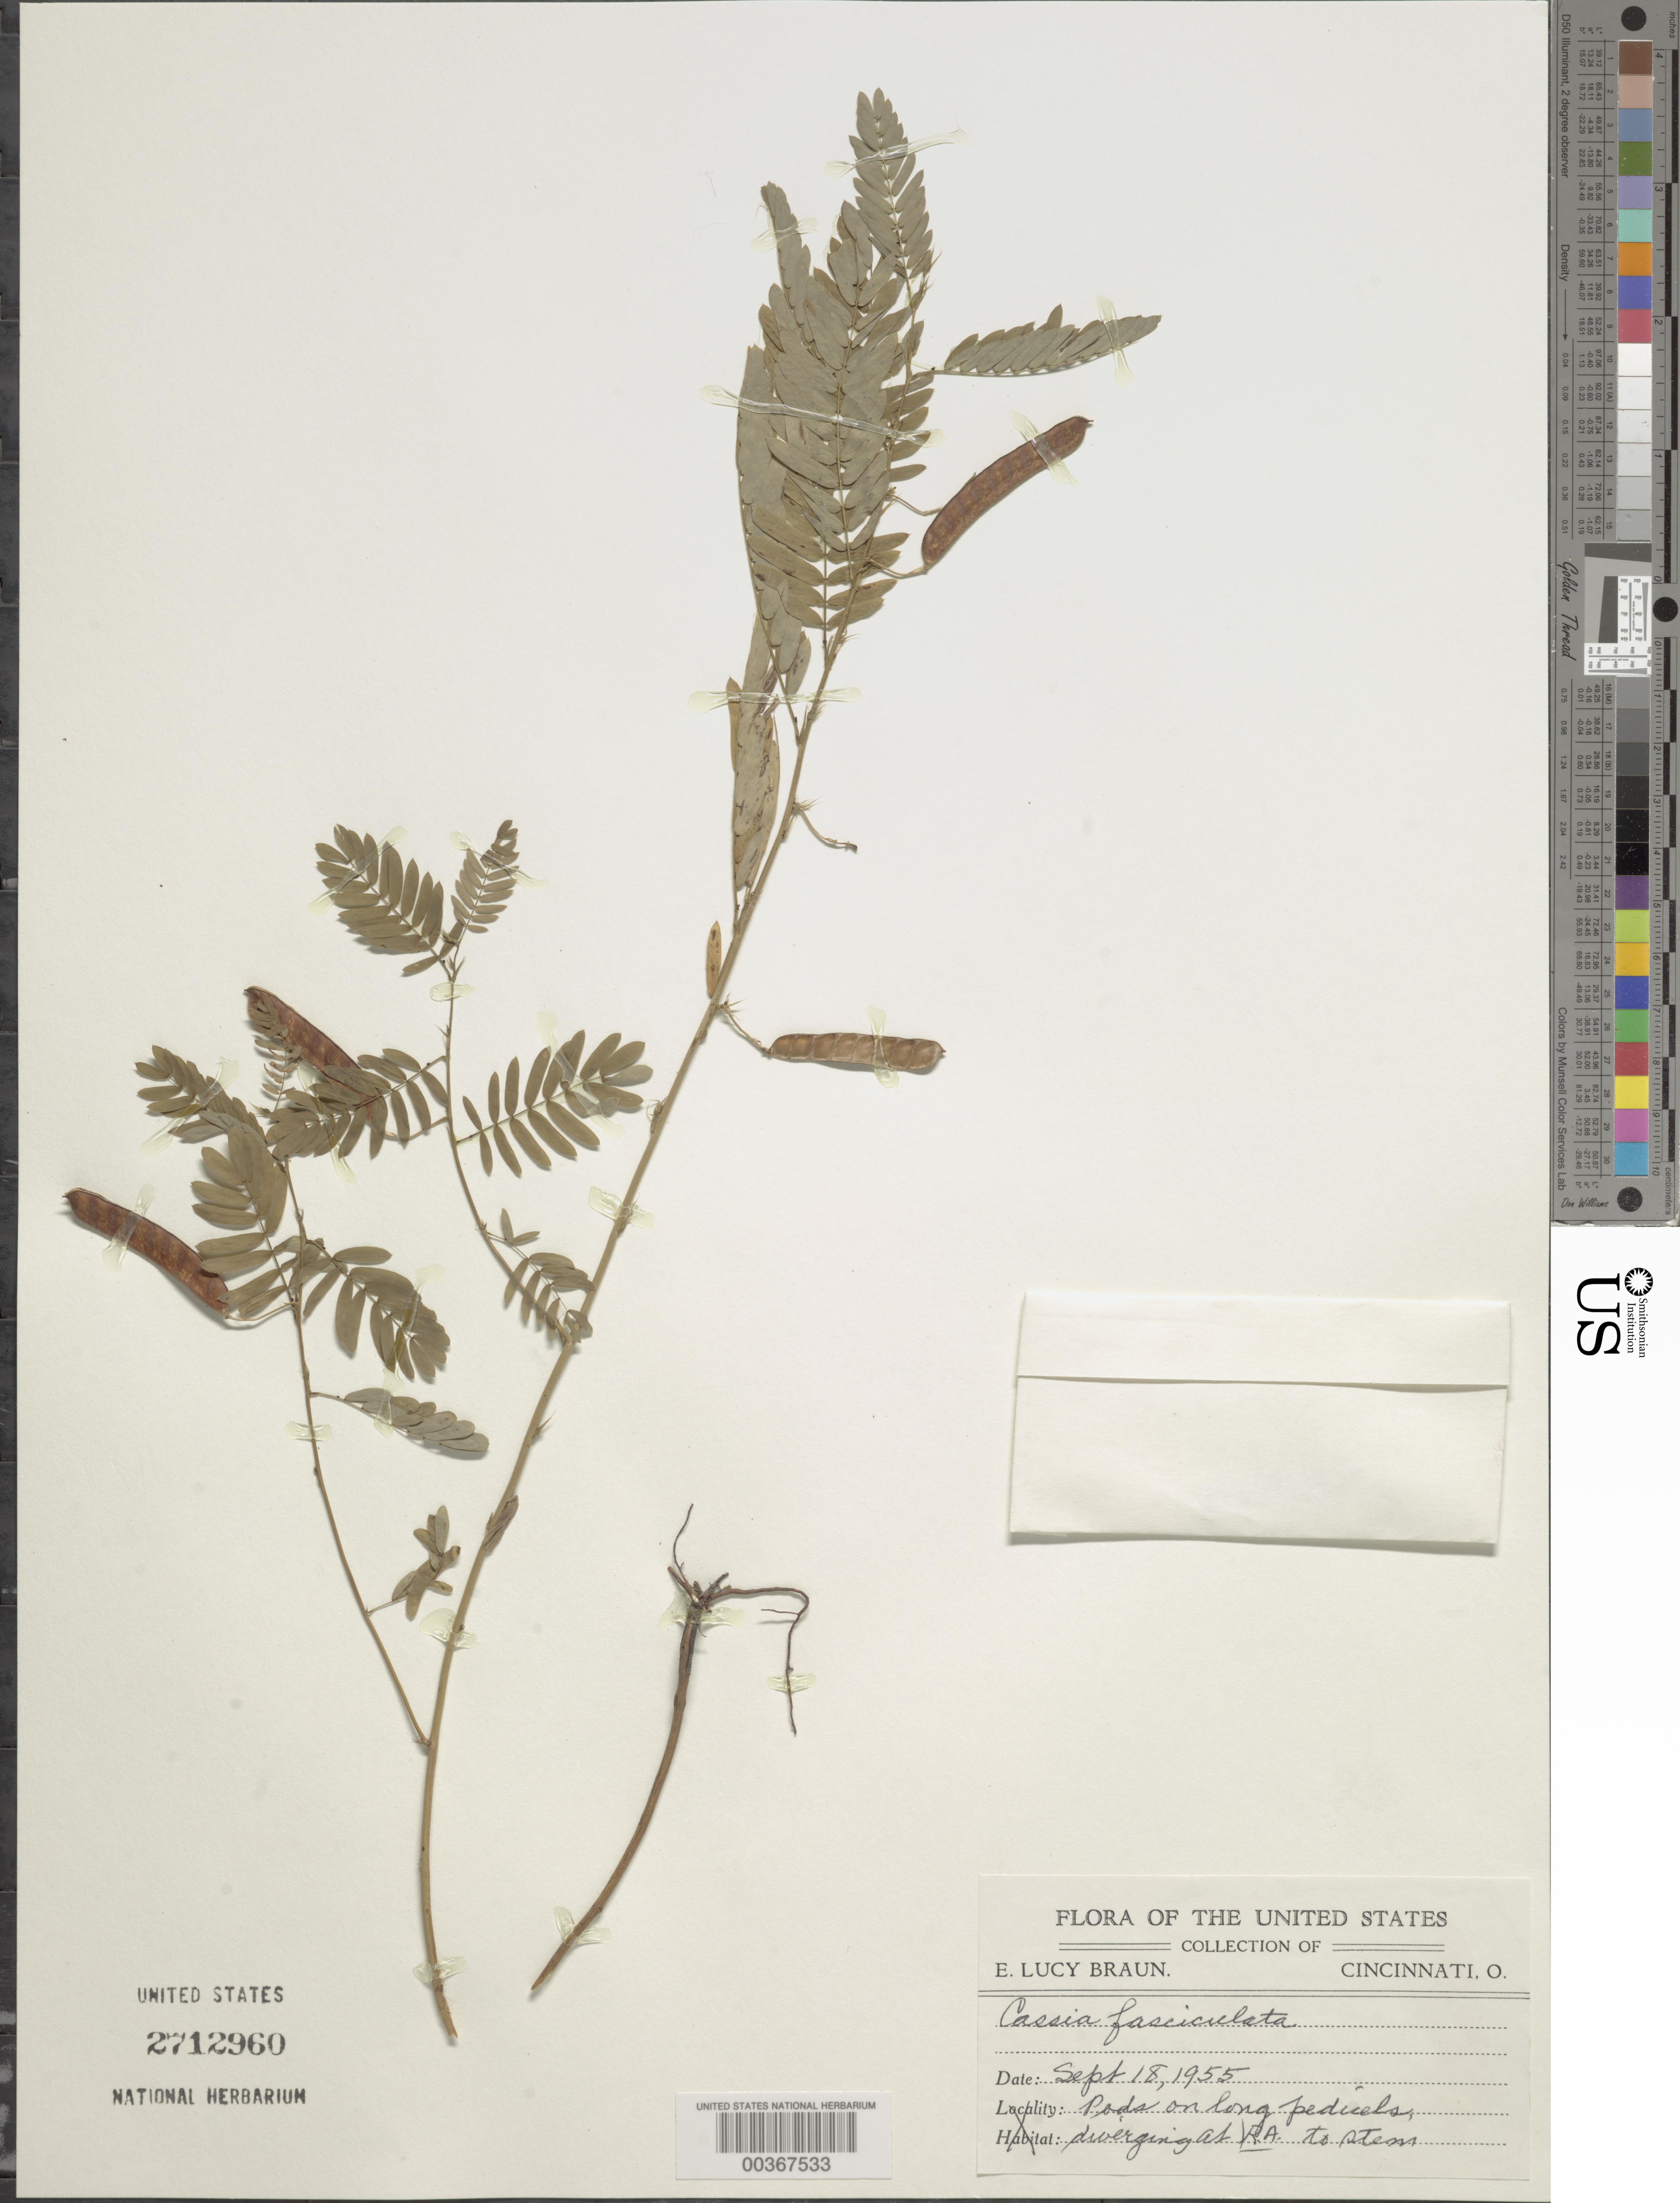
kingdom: Plantae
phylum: Tracheophyta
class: Magnoliopsida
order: Fabales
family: Fabaceae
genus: Chamaecrista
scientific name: Chamaecrista fasciculata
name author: (Michx.) Greene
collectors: E. L. Braun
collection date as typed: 18 Sep 1955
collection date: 1955-09-18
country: United States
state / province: Ohio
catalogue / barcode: US 2712960